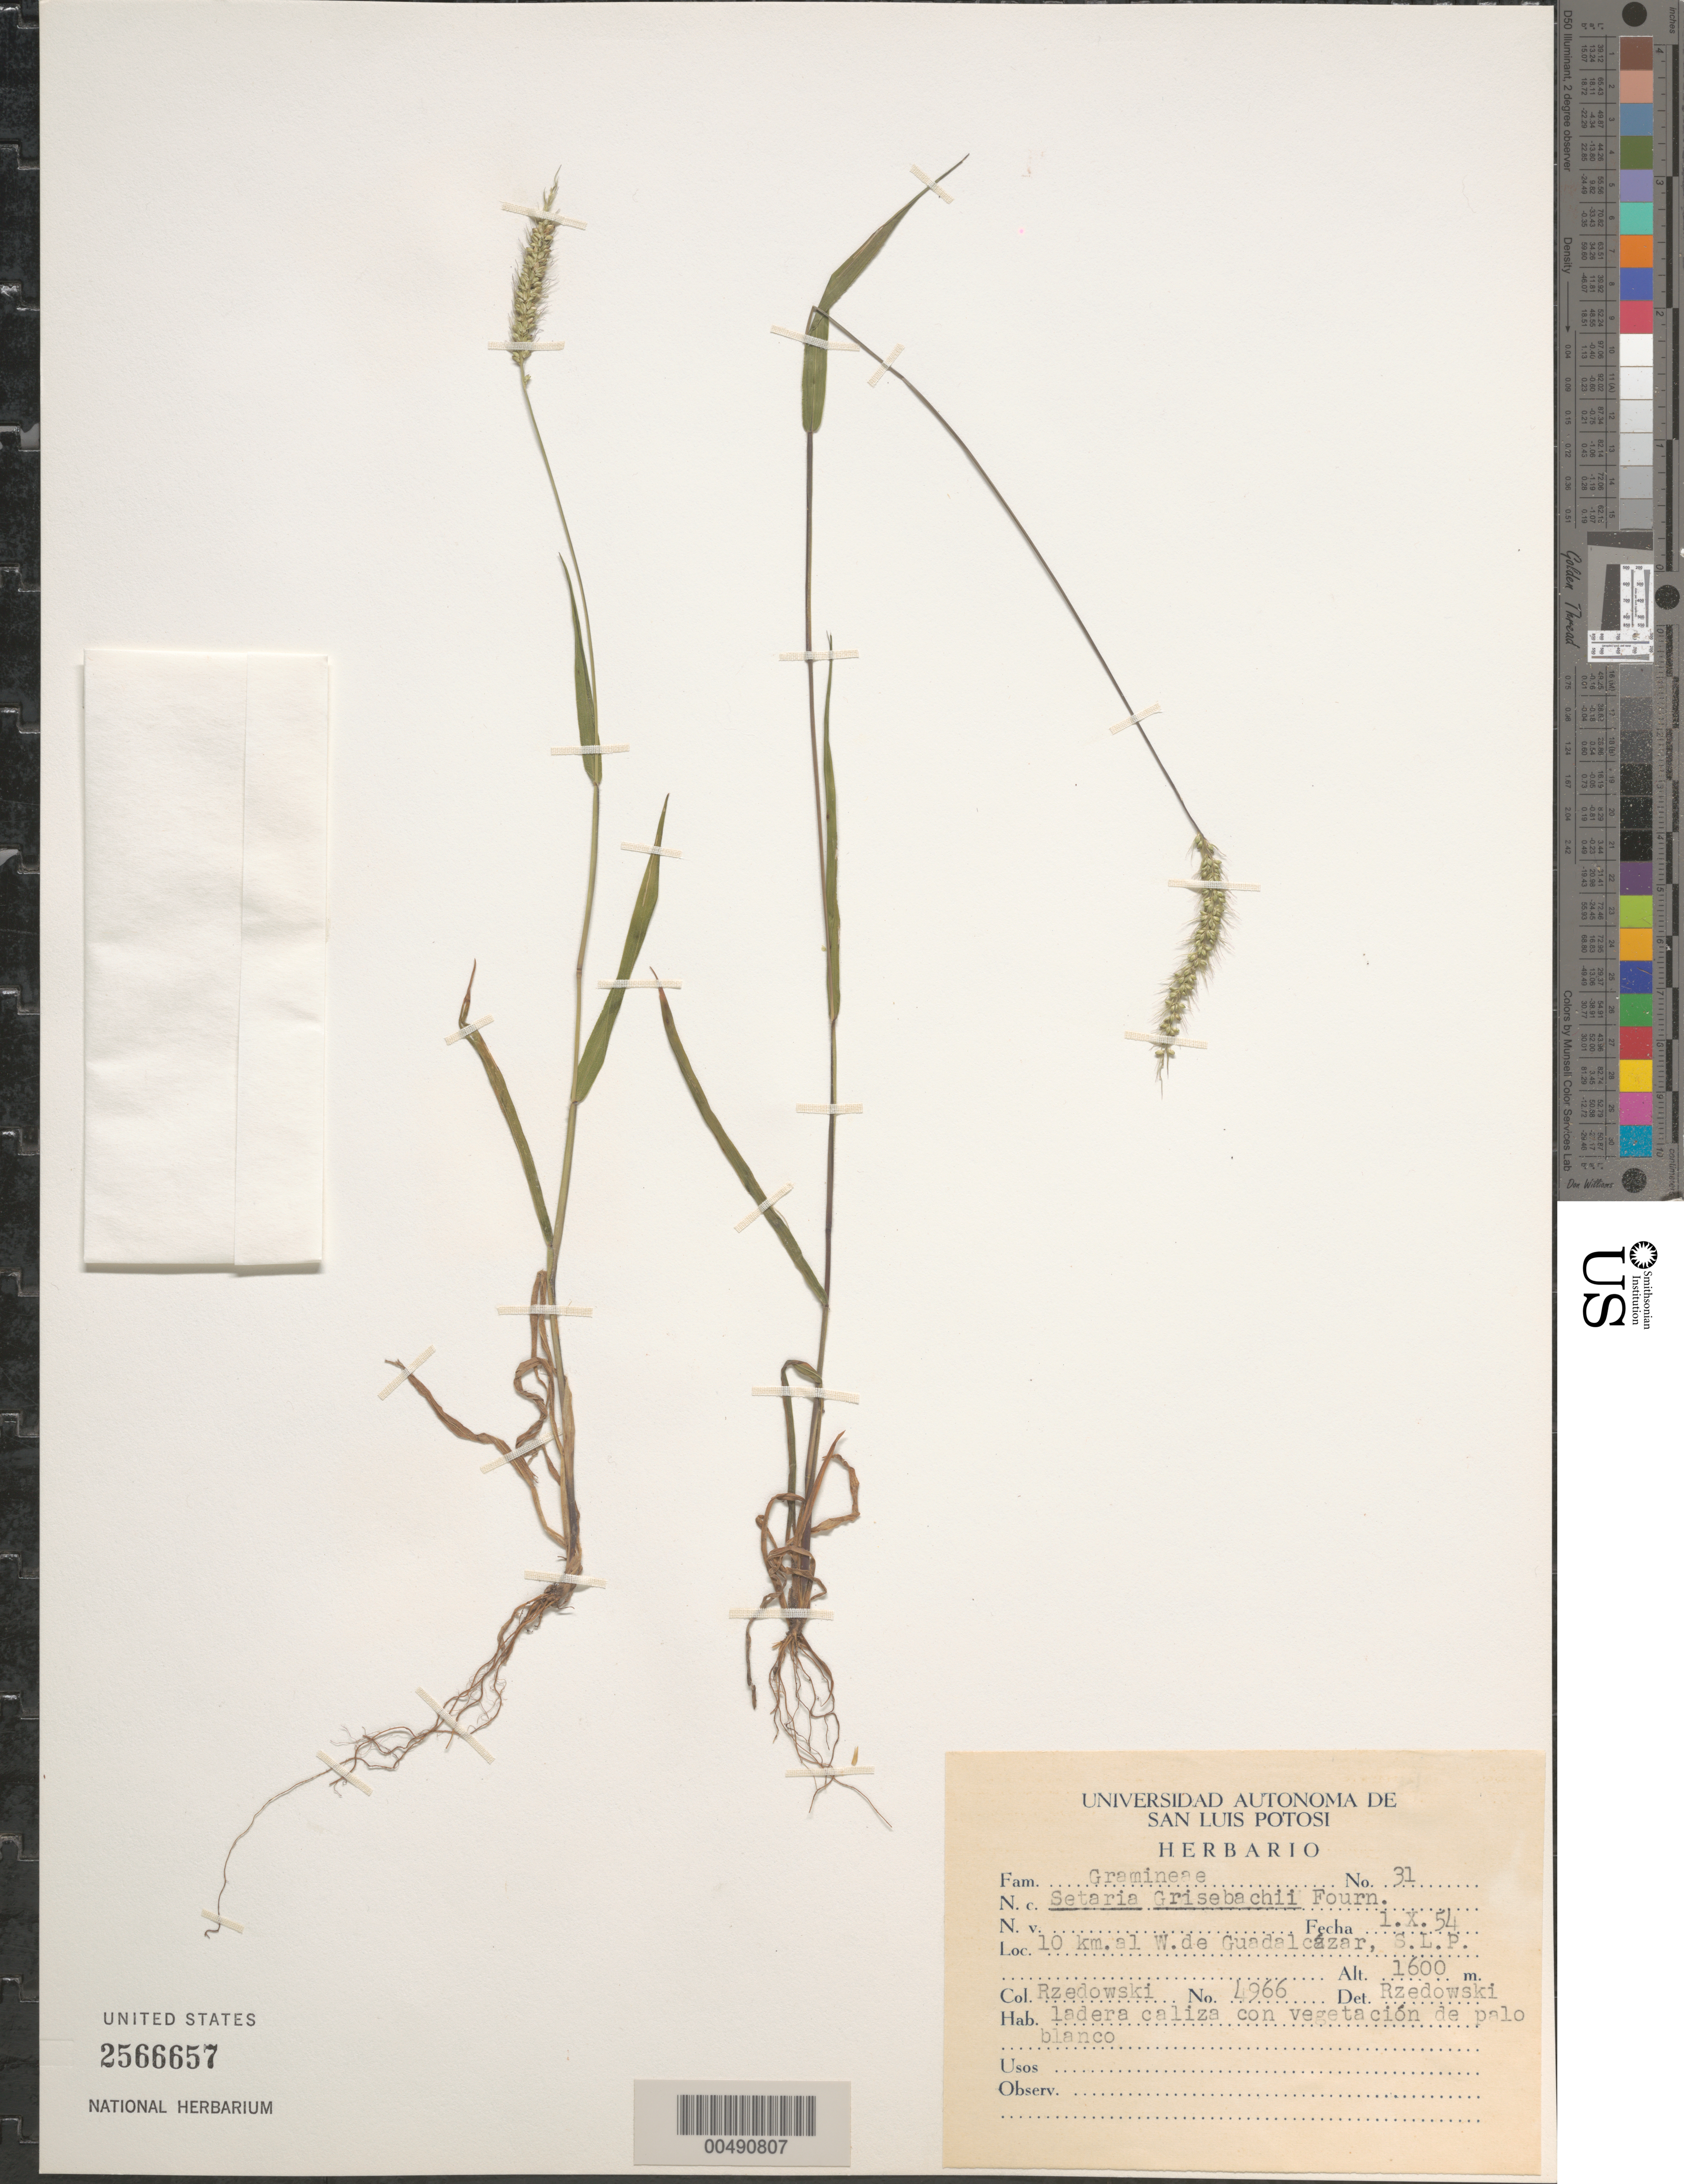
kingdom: Plantae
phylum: Tracheophyta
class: Liliopsida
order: Poales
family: Poaceae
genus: Setaria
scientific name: Setaria grisebachii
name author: E. Fourn.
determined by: Rzedowski, J.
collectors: J. Rzedowski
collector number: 4966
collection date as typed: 1 Oct 1954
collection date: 1954-10-01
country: Mexico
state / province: San Luis Potosi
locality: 10 km W of Guadalcázar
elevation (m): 1600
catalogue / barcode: US 2566657